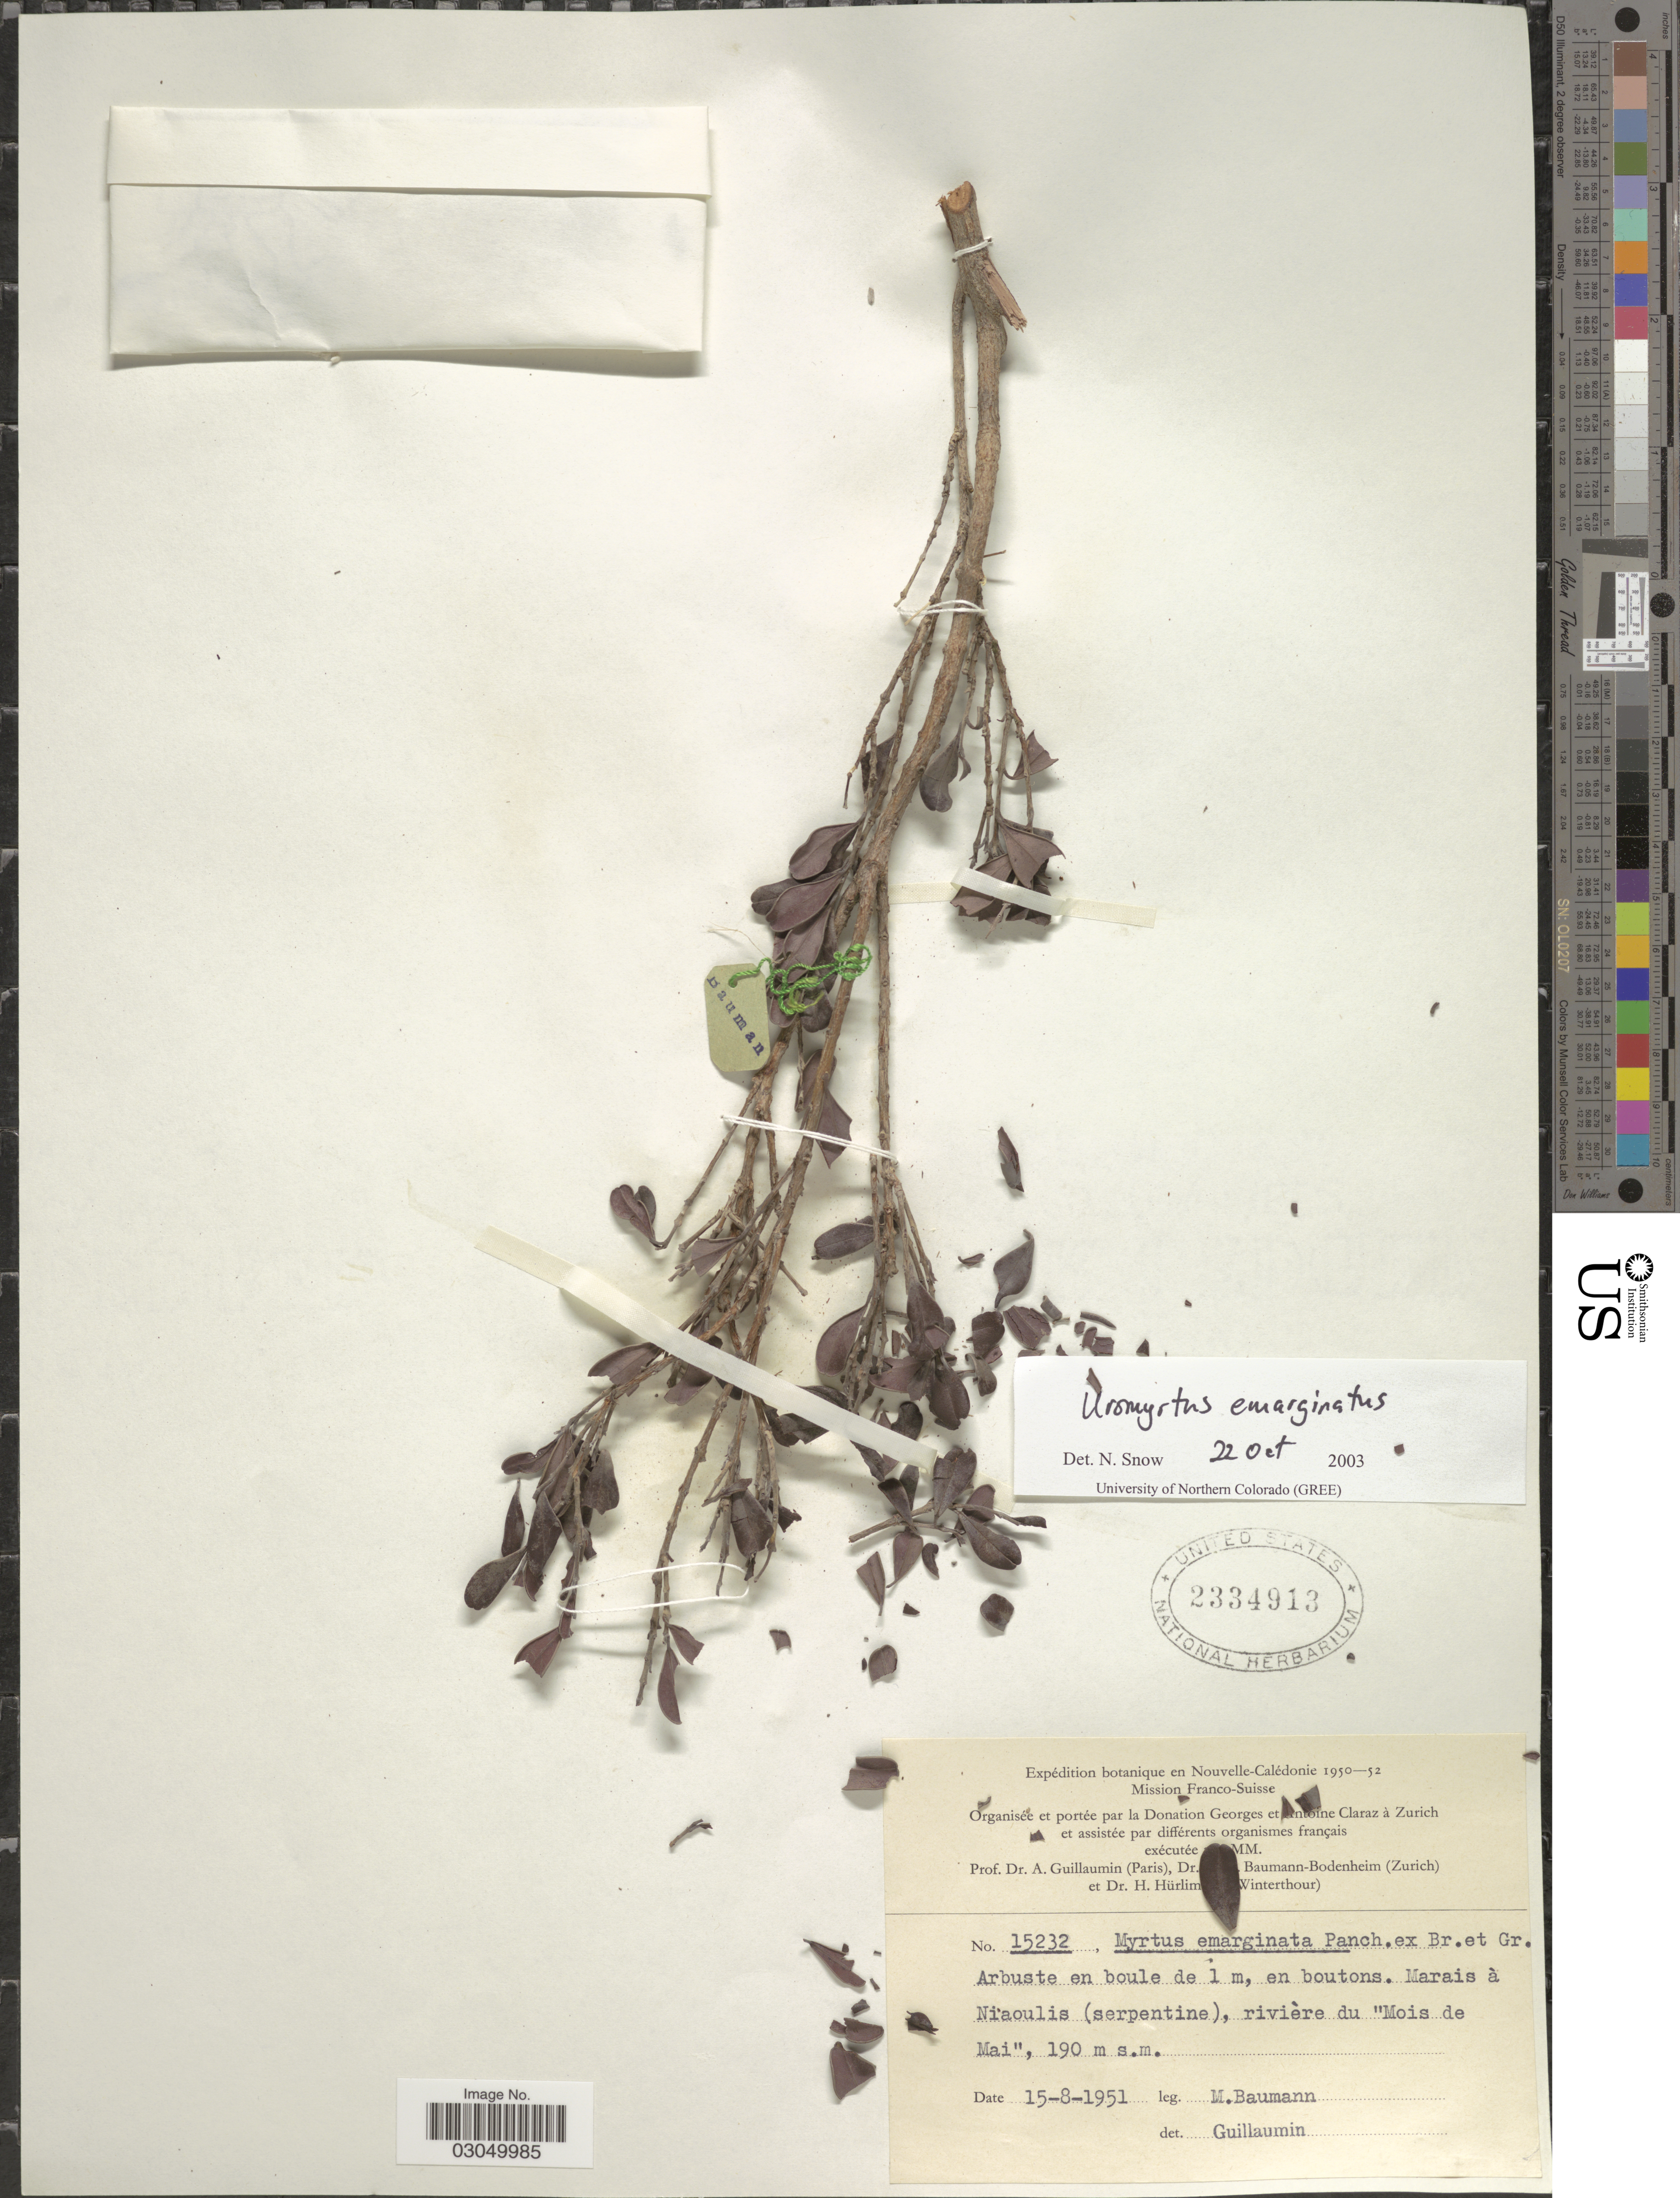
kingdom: Plantae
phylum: Tracheophyta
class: Magnoliopsida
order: Myrtales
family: Myrtaceae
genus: Uromyrtus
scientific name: Uromyrtus emarginata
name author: (Pancher ex Baker f.) Burret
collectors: M. Baumann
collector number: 15232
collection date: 1951-08-15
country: New Caledonia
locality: En Nouvelle-Calédonie. Marais à Niaoulis (serpentine), rivière du "Mois de Mai".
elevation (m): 190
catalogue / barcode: US 2334913